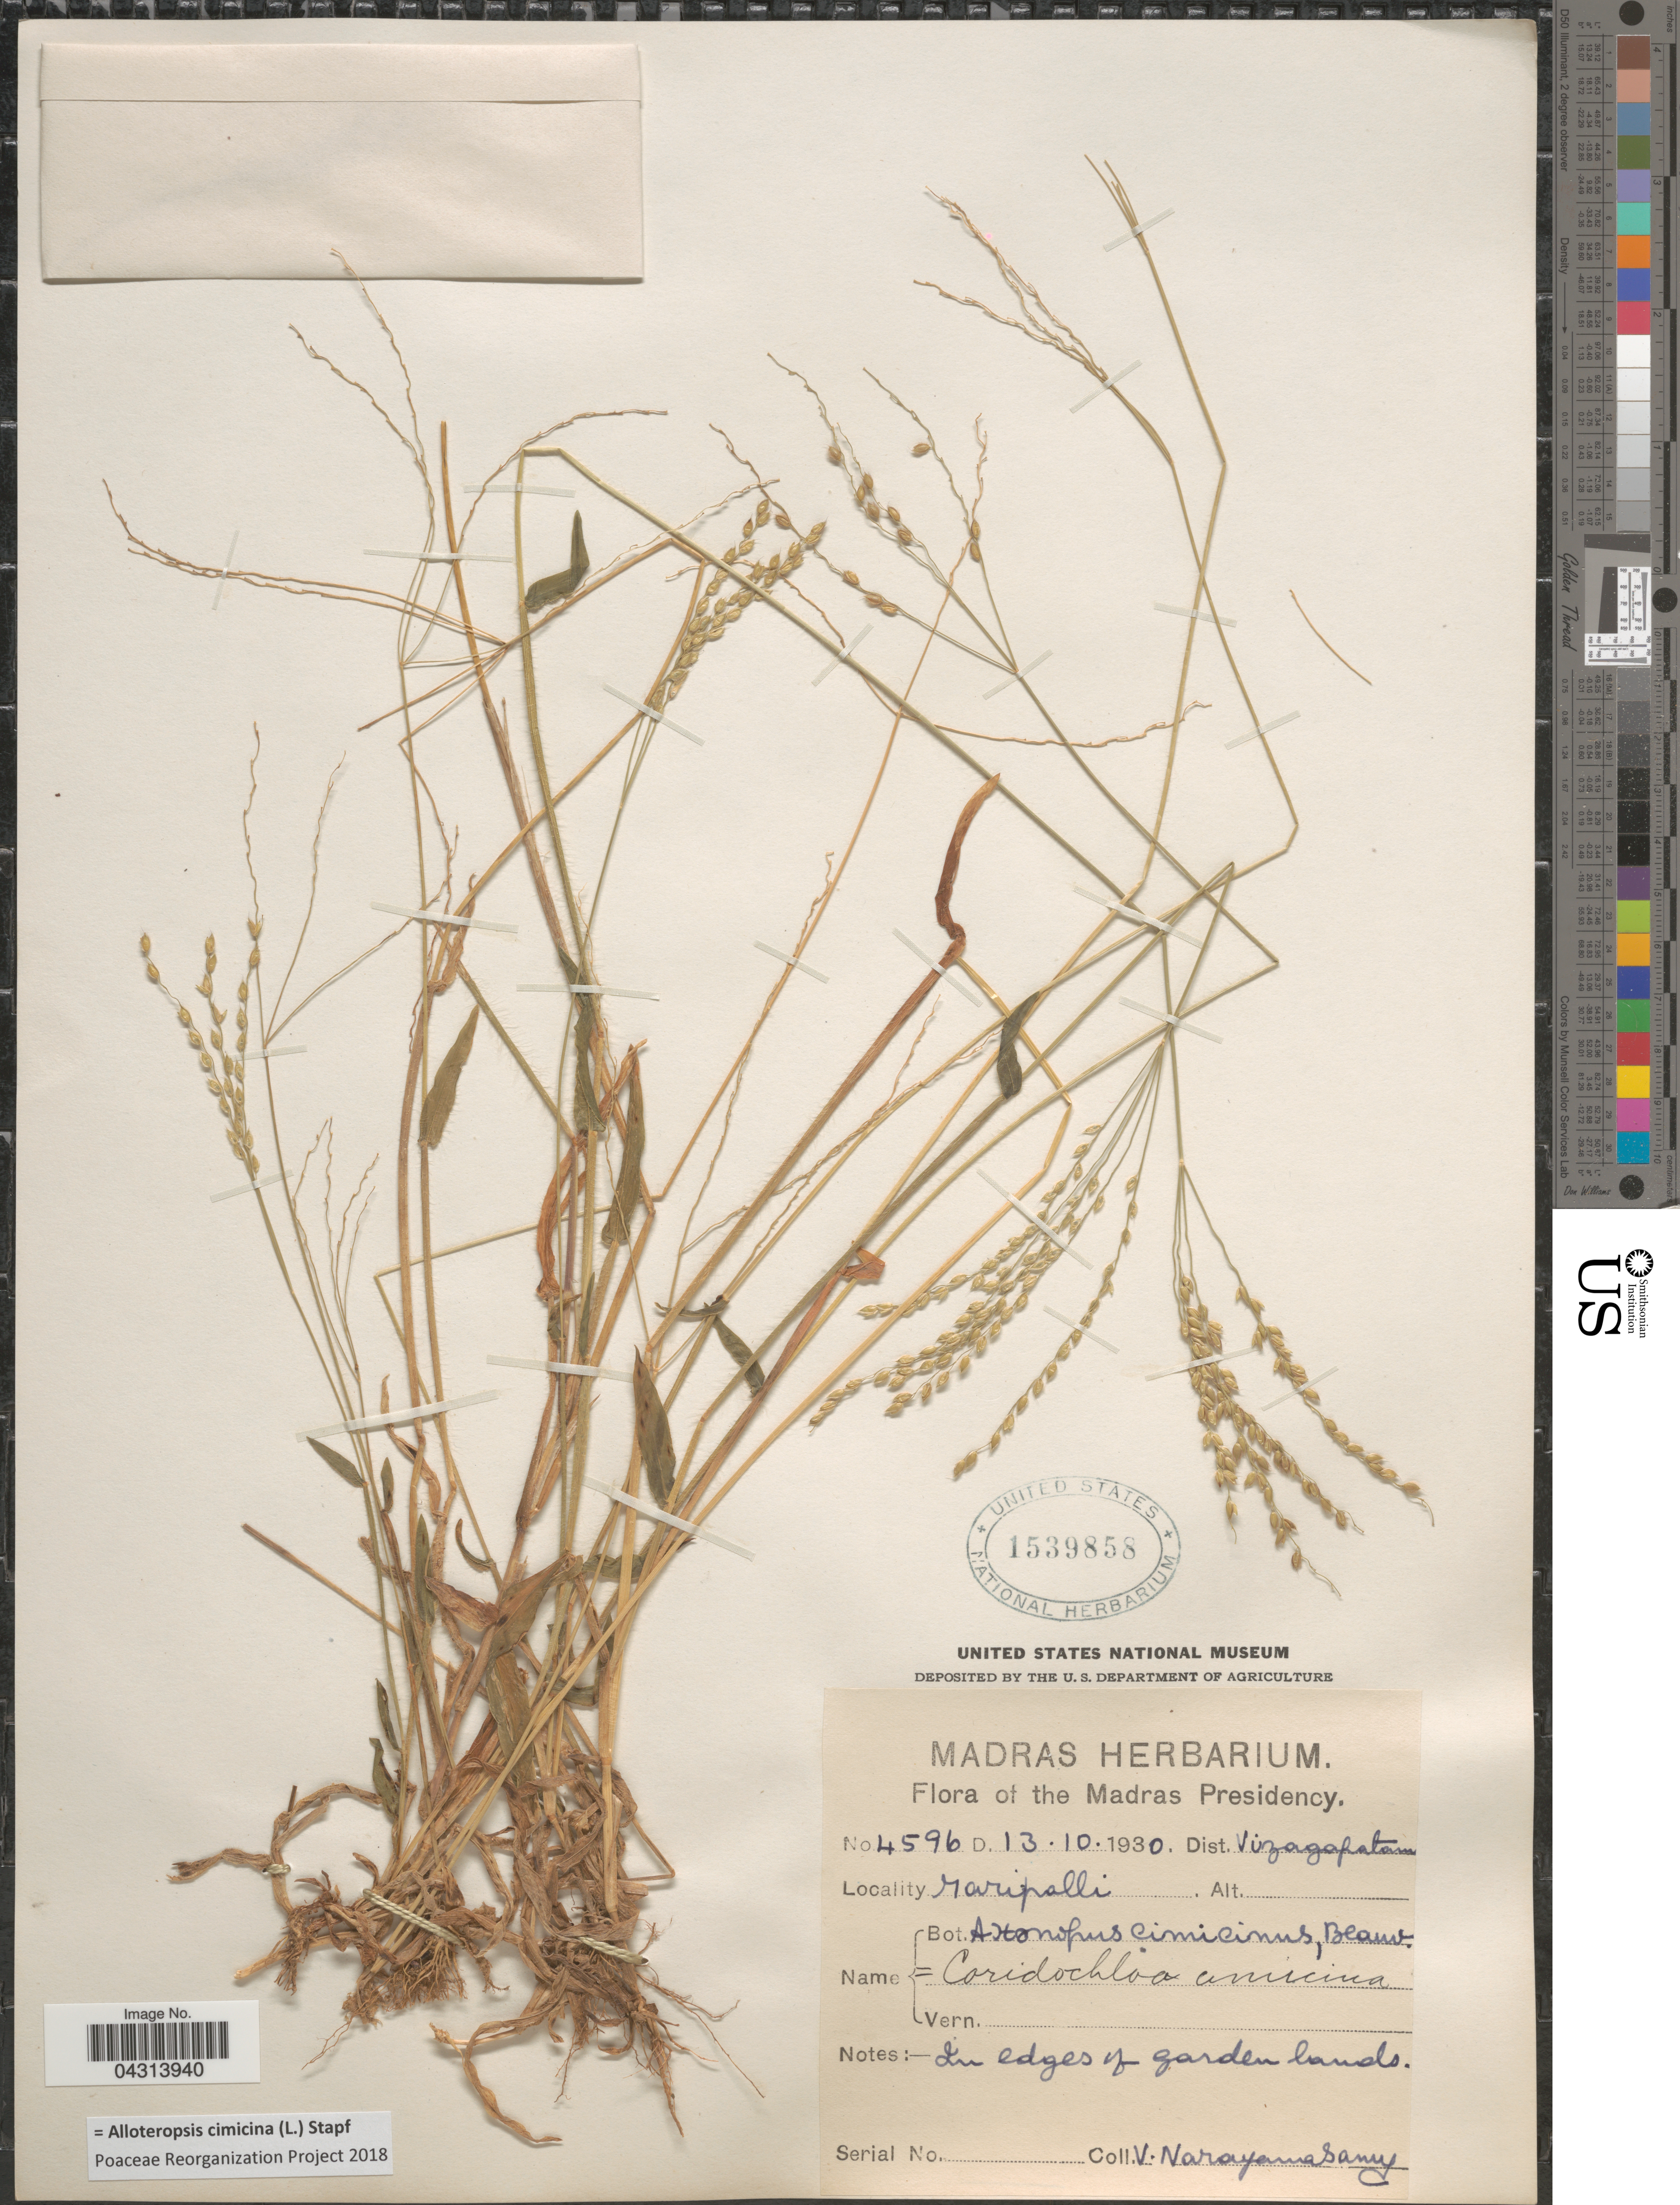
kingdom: Plantae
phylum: Tracheophyta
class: Liliopsida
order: Poales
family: Poaceae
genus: Alloteropsis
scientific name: Alloteropsis cimicina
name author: (L.) Stapf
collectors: V. Narayanaswami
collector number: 4596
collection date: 1930-10-13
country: India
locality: The Madras Presidency. Dist Vizalgalpatam. Maripalli.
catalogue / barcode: US 1539858